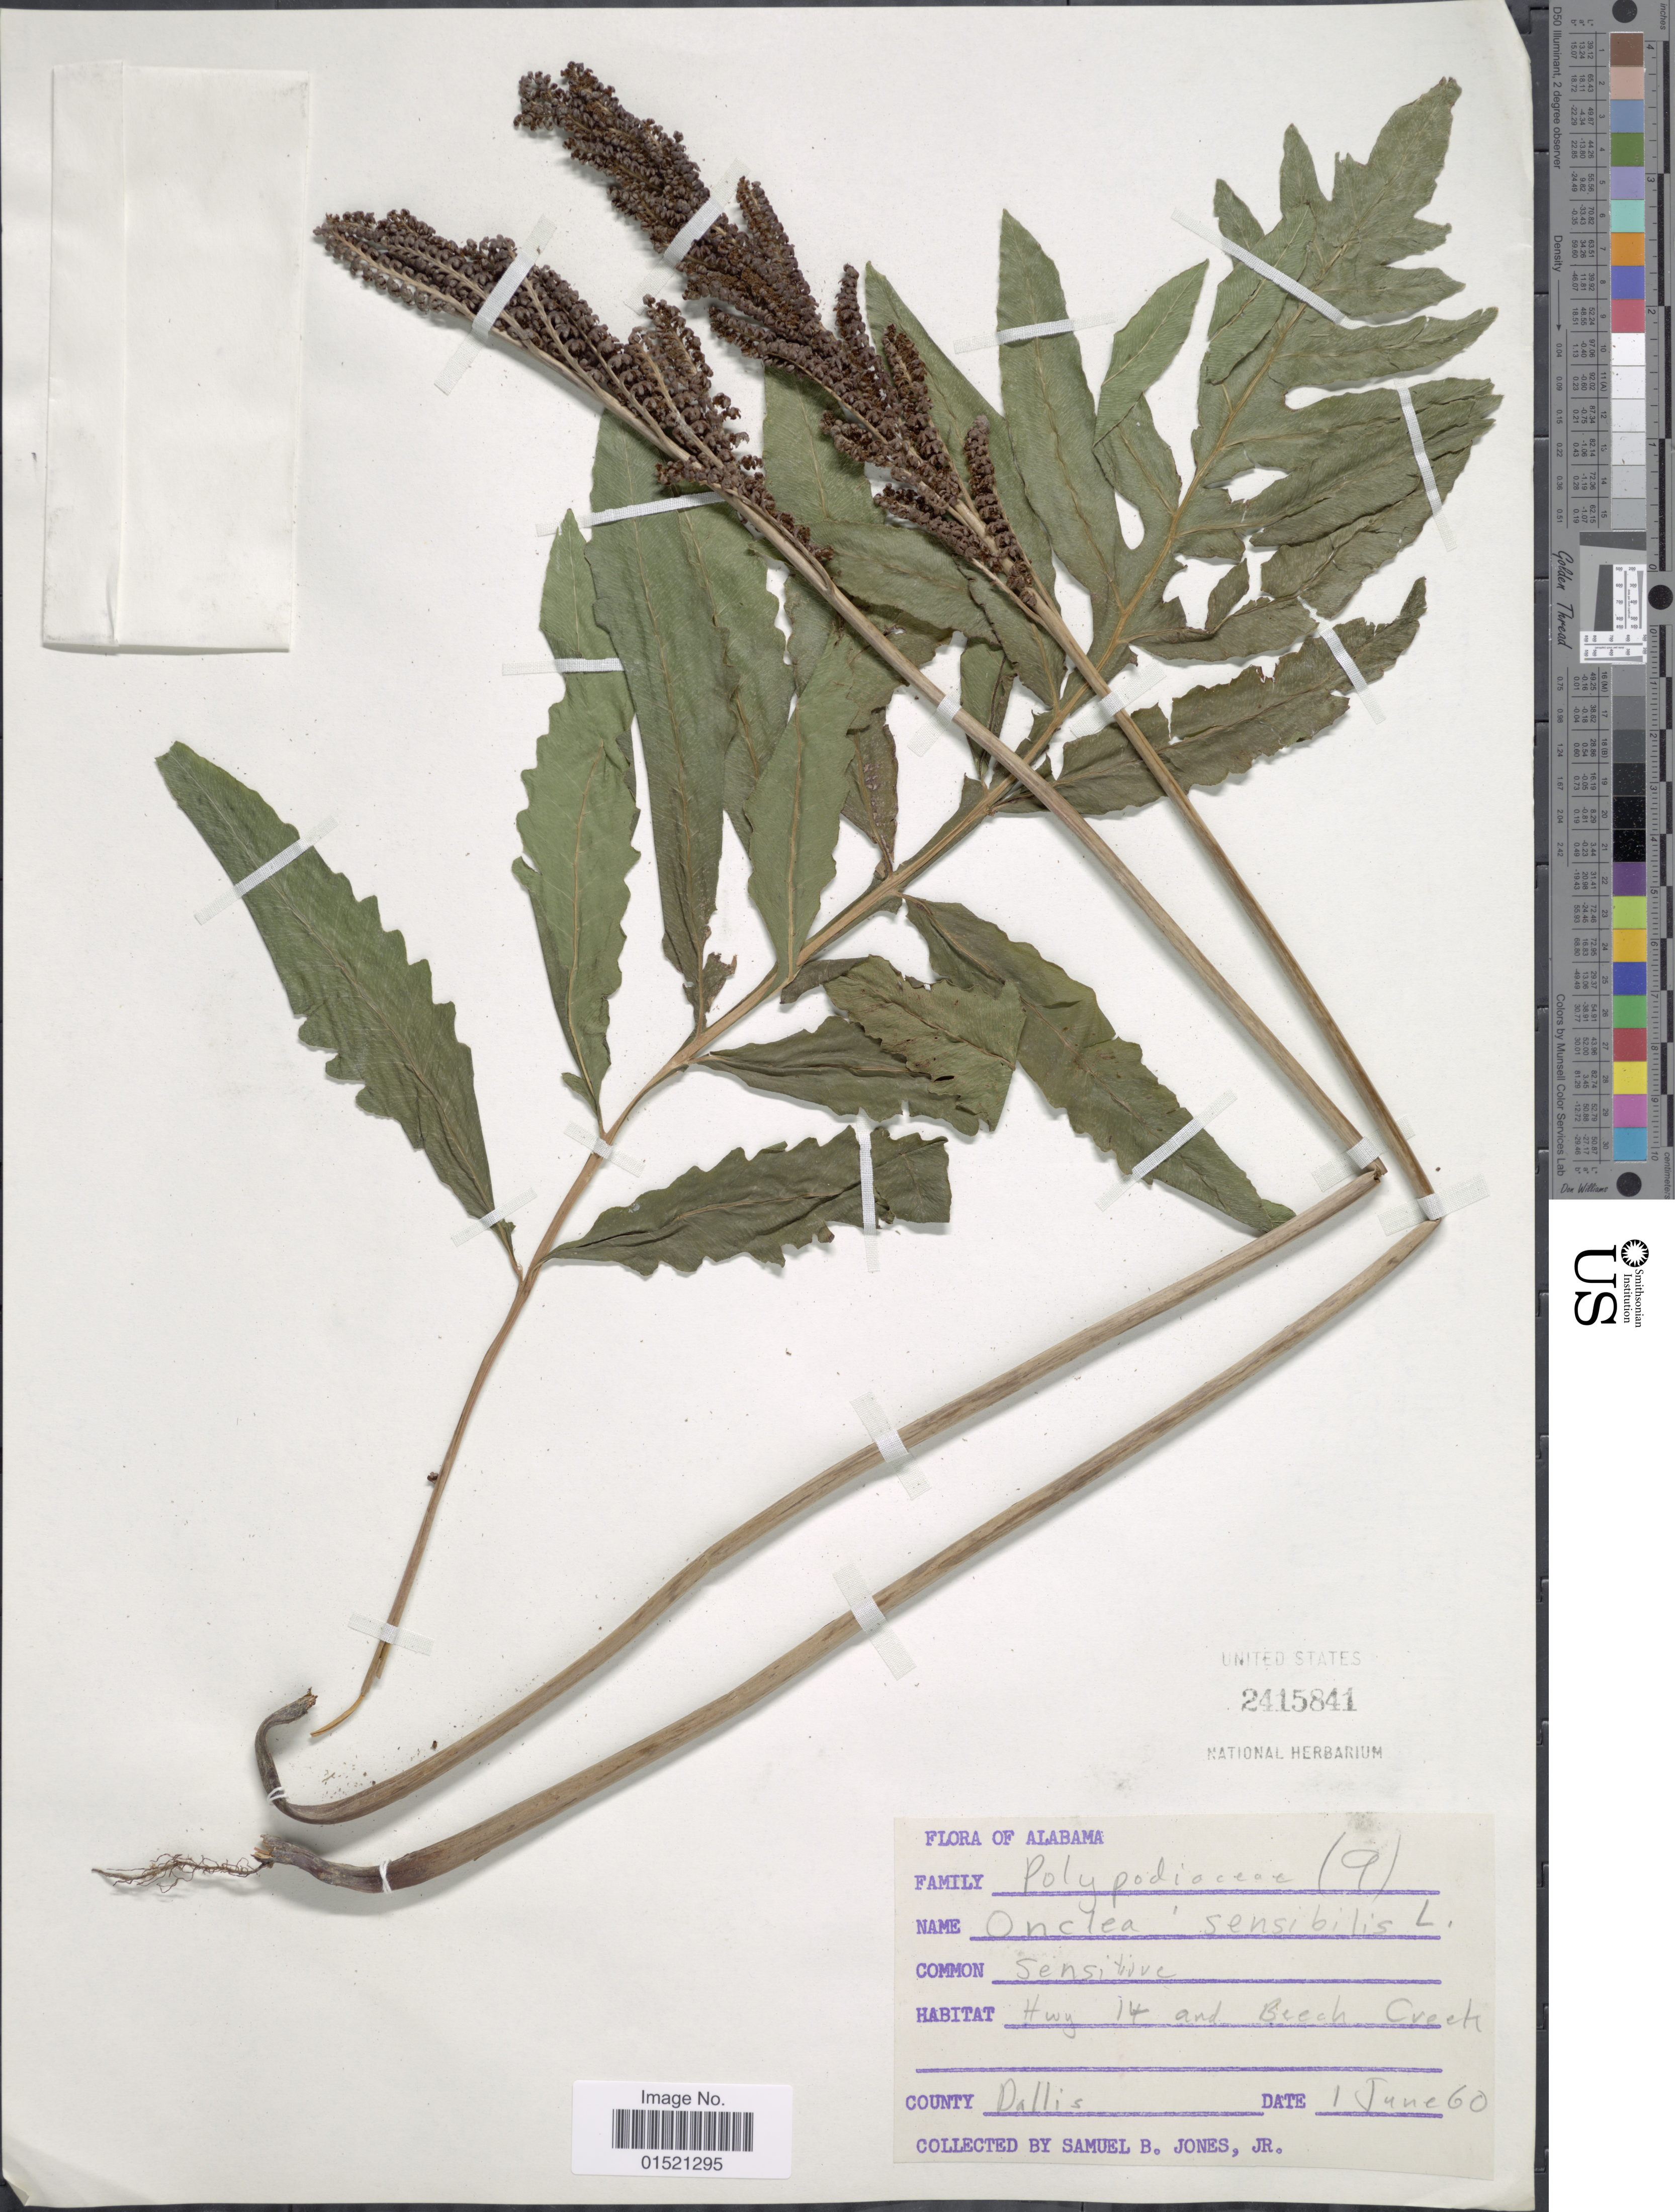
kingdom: Plantae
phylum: Tracheophyta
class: Polypodiopsida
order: Polypodiales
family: Onocleaceae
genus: Onoclea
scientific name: Onoclea sensibilis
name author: L.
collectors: S. B. Jones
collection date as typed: Transcribed d/m/y: 1/6/60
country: United States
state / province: Alabama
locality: Hwy 14 and Beech Creek, County Dallas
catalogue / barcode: US 2415841